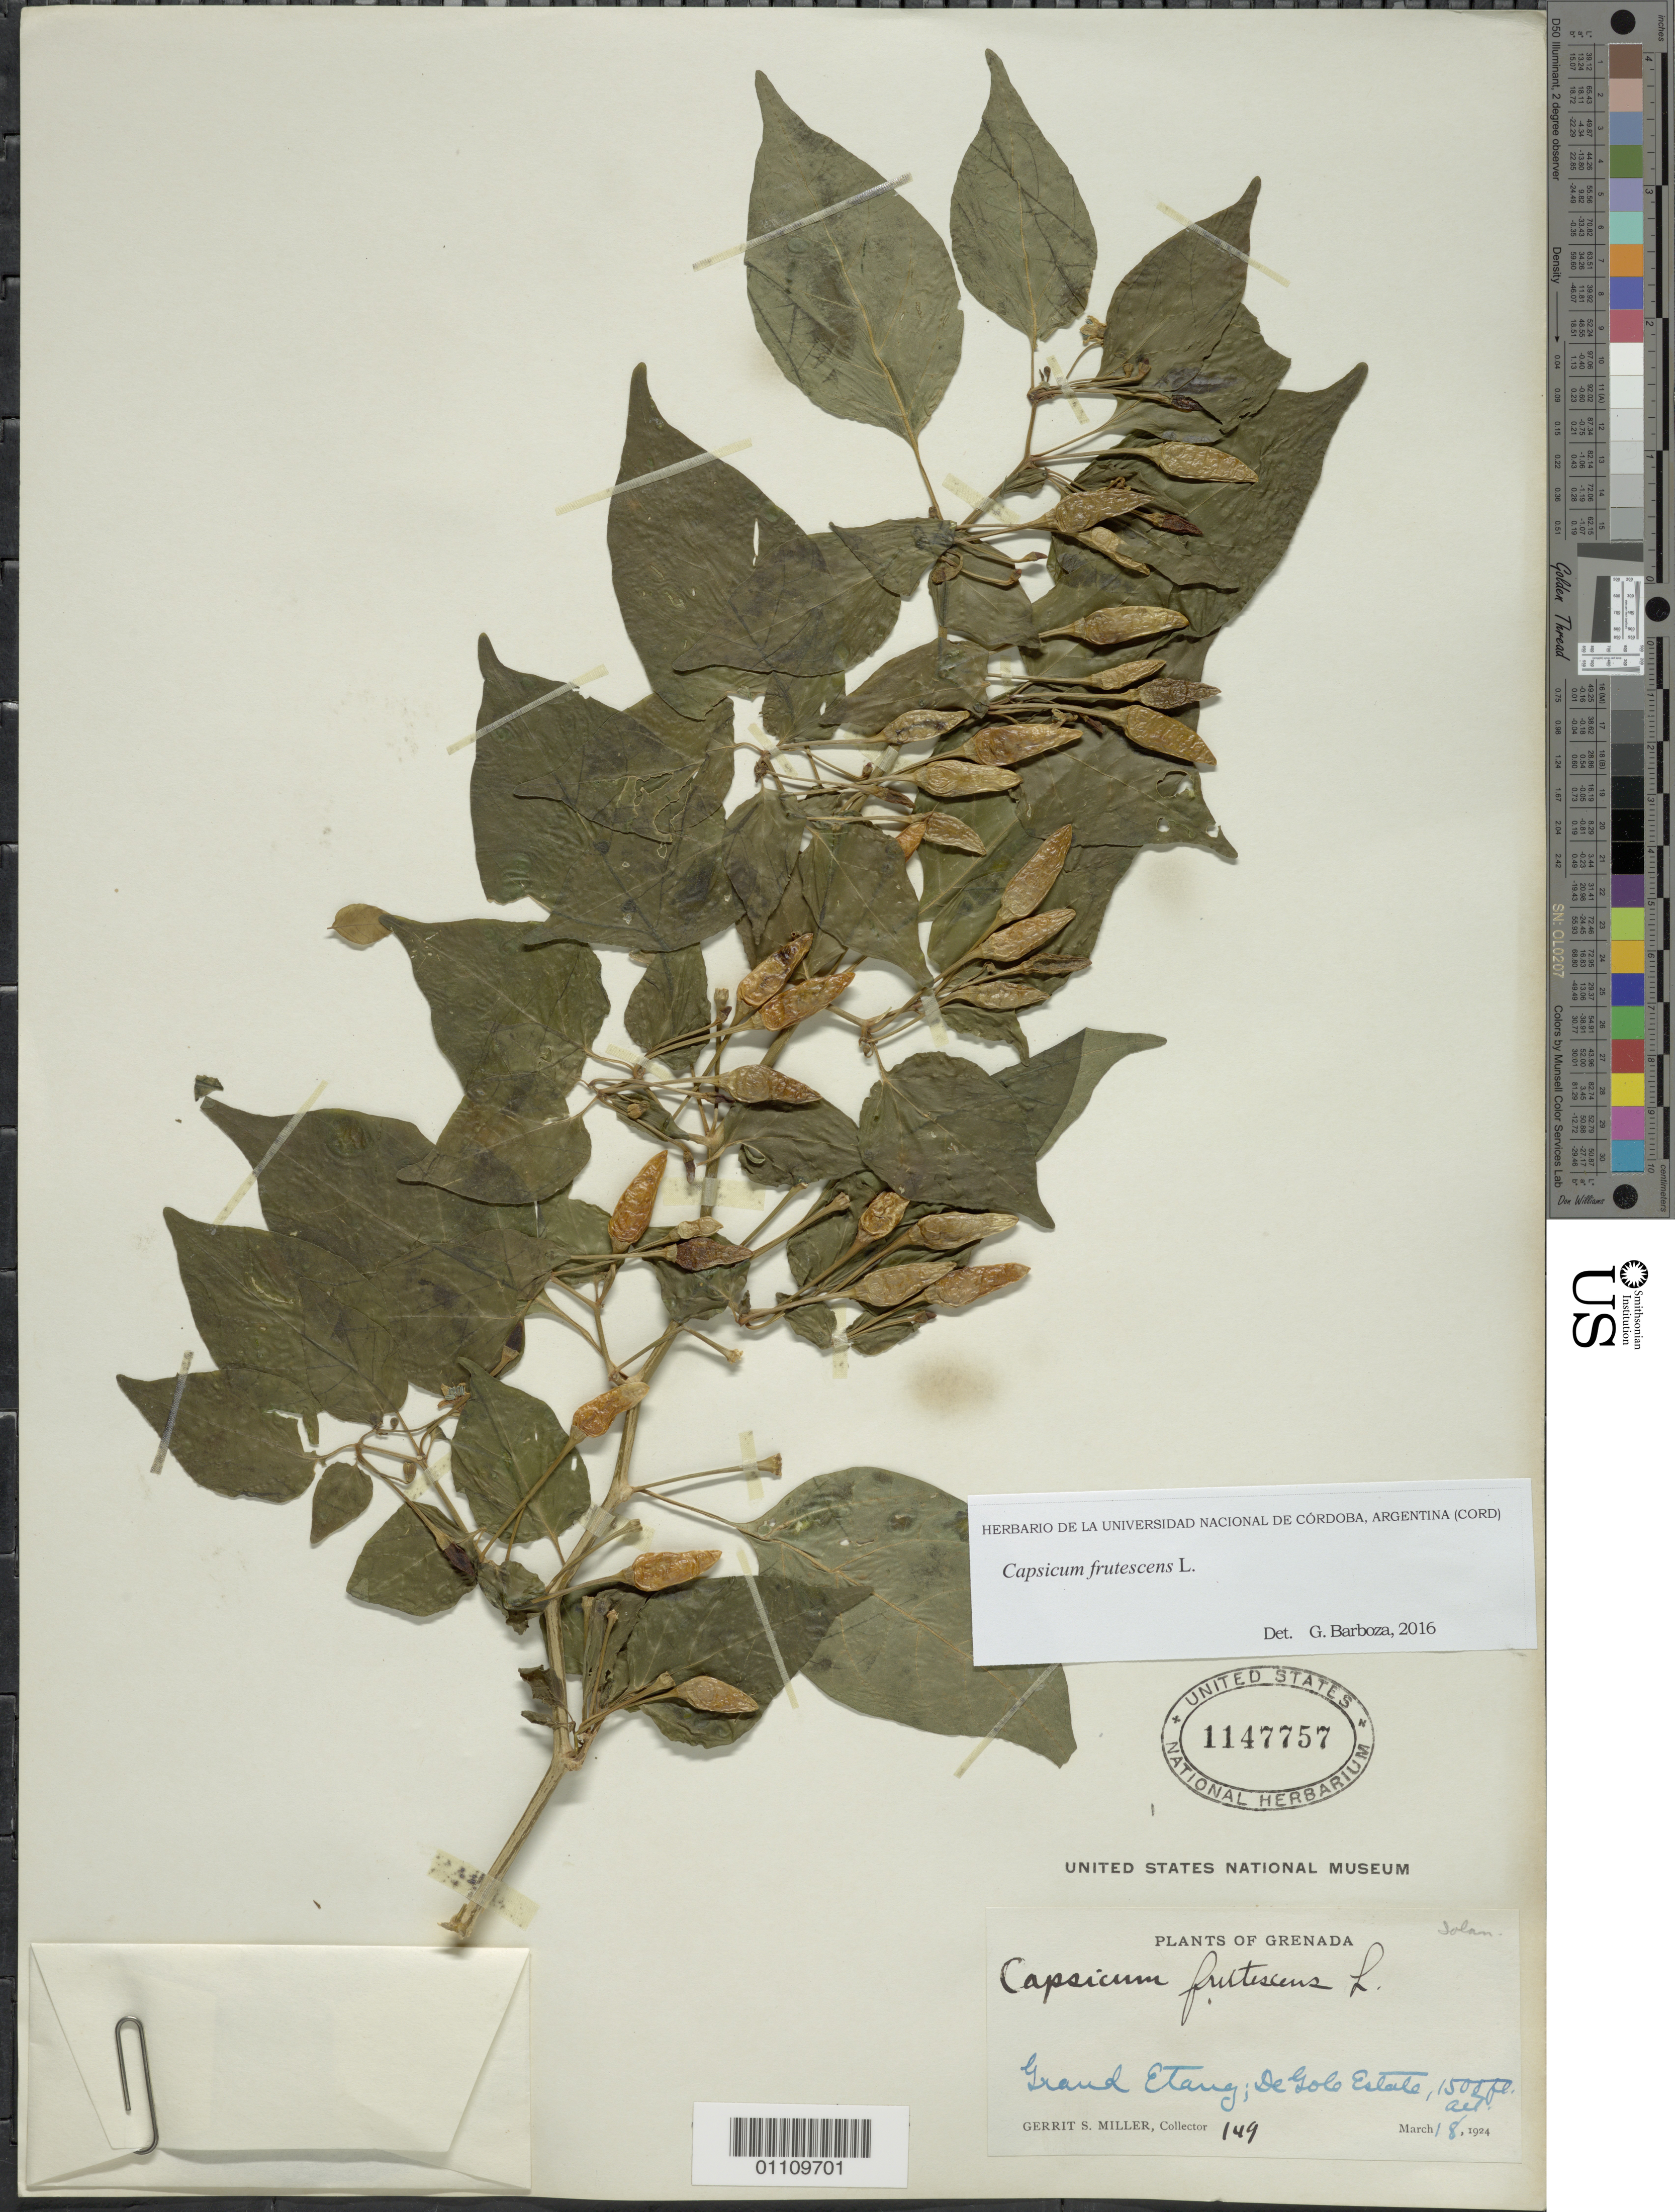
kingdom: Plantae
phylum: Tracheophyta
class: Magnoliopsida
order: Solanales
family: Solanaceae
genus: Capsicum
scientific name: Capsicum frutescens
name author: L.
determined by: Barboza, G. E., (CORD), Museo Botanico - Cordoba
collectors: G. S. Miller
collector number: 149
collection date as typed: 18 Mar 1924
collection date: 1924-03-18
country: Grenada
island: Grenada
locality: Grand Etang, De Gole Estate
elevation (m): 457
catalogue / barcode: US 1147757